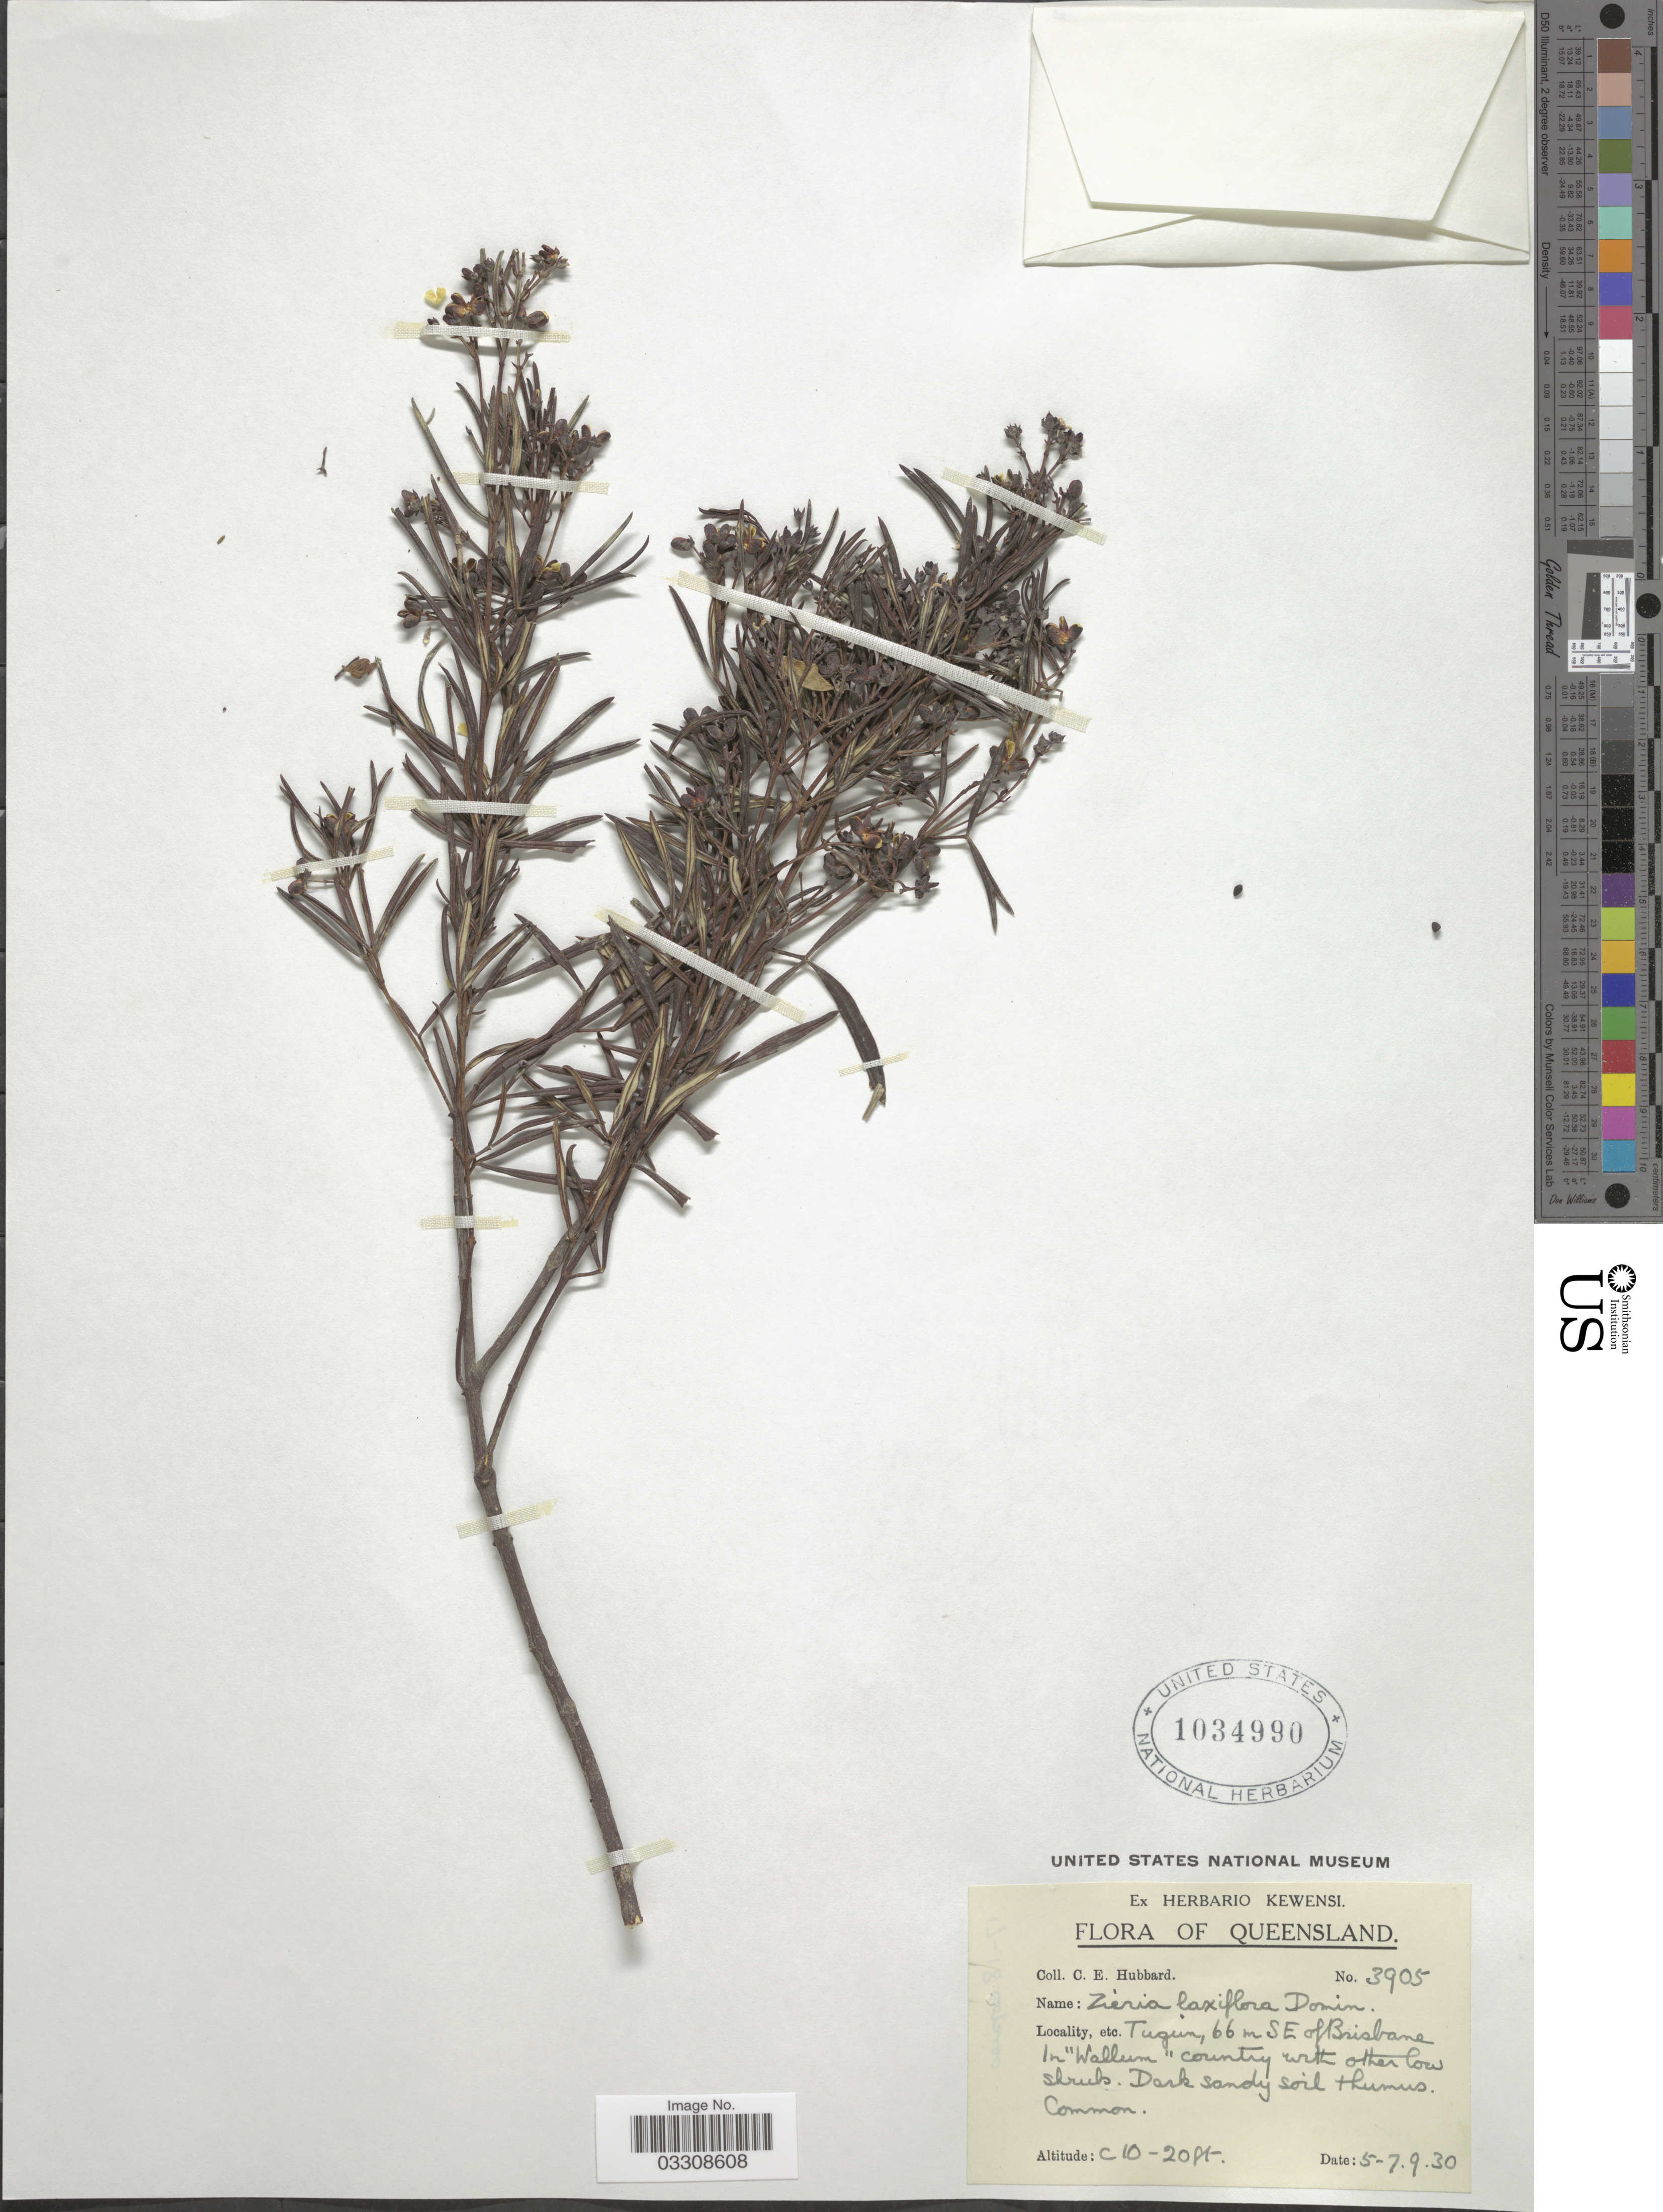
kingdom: Plantae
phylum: Tracheophyta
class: Magnoliopsida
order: Sapindales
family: Rutaceae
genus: Zieria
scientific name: Zieria laxiflora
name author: Domin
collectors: C. E. Hubbard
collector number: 3905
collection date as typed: Transcribed d/m/y: 5/9/30 to 7/9/30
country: Australia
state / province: Queensland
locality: Tugum, 66 , SE of Brisbane In "Wallum" country.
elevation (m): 3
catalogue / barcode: US 1034990